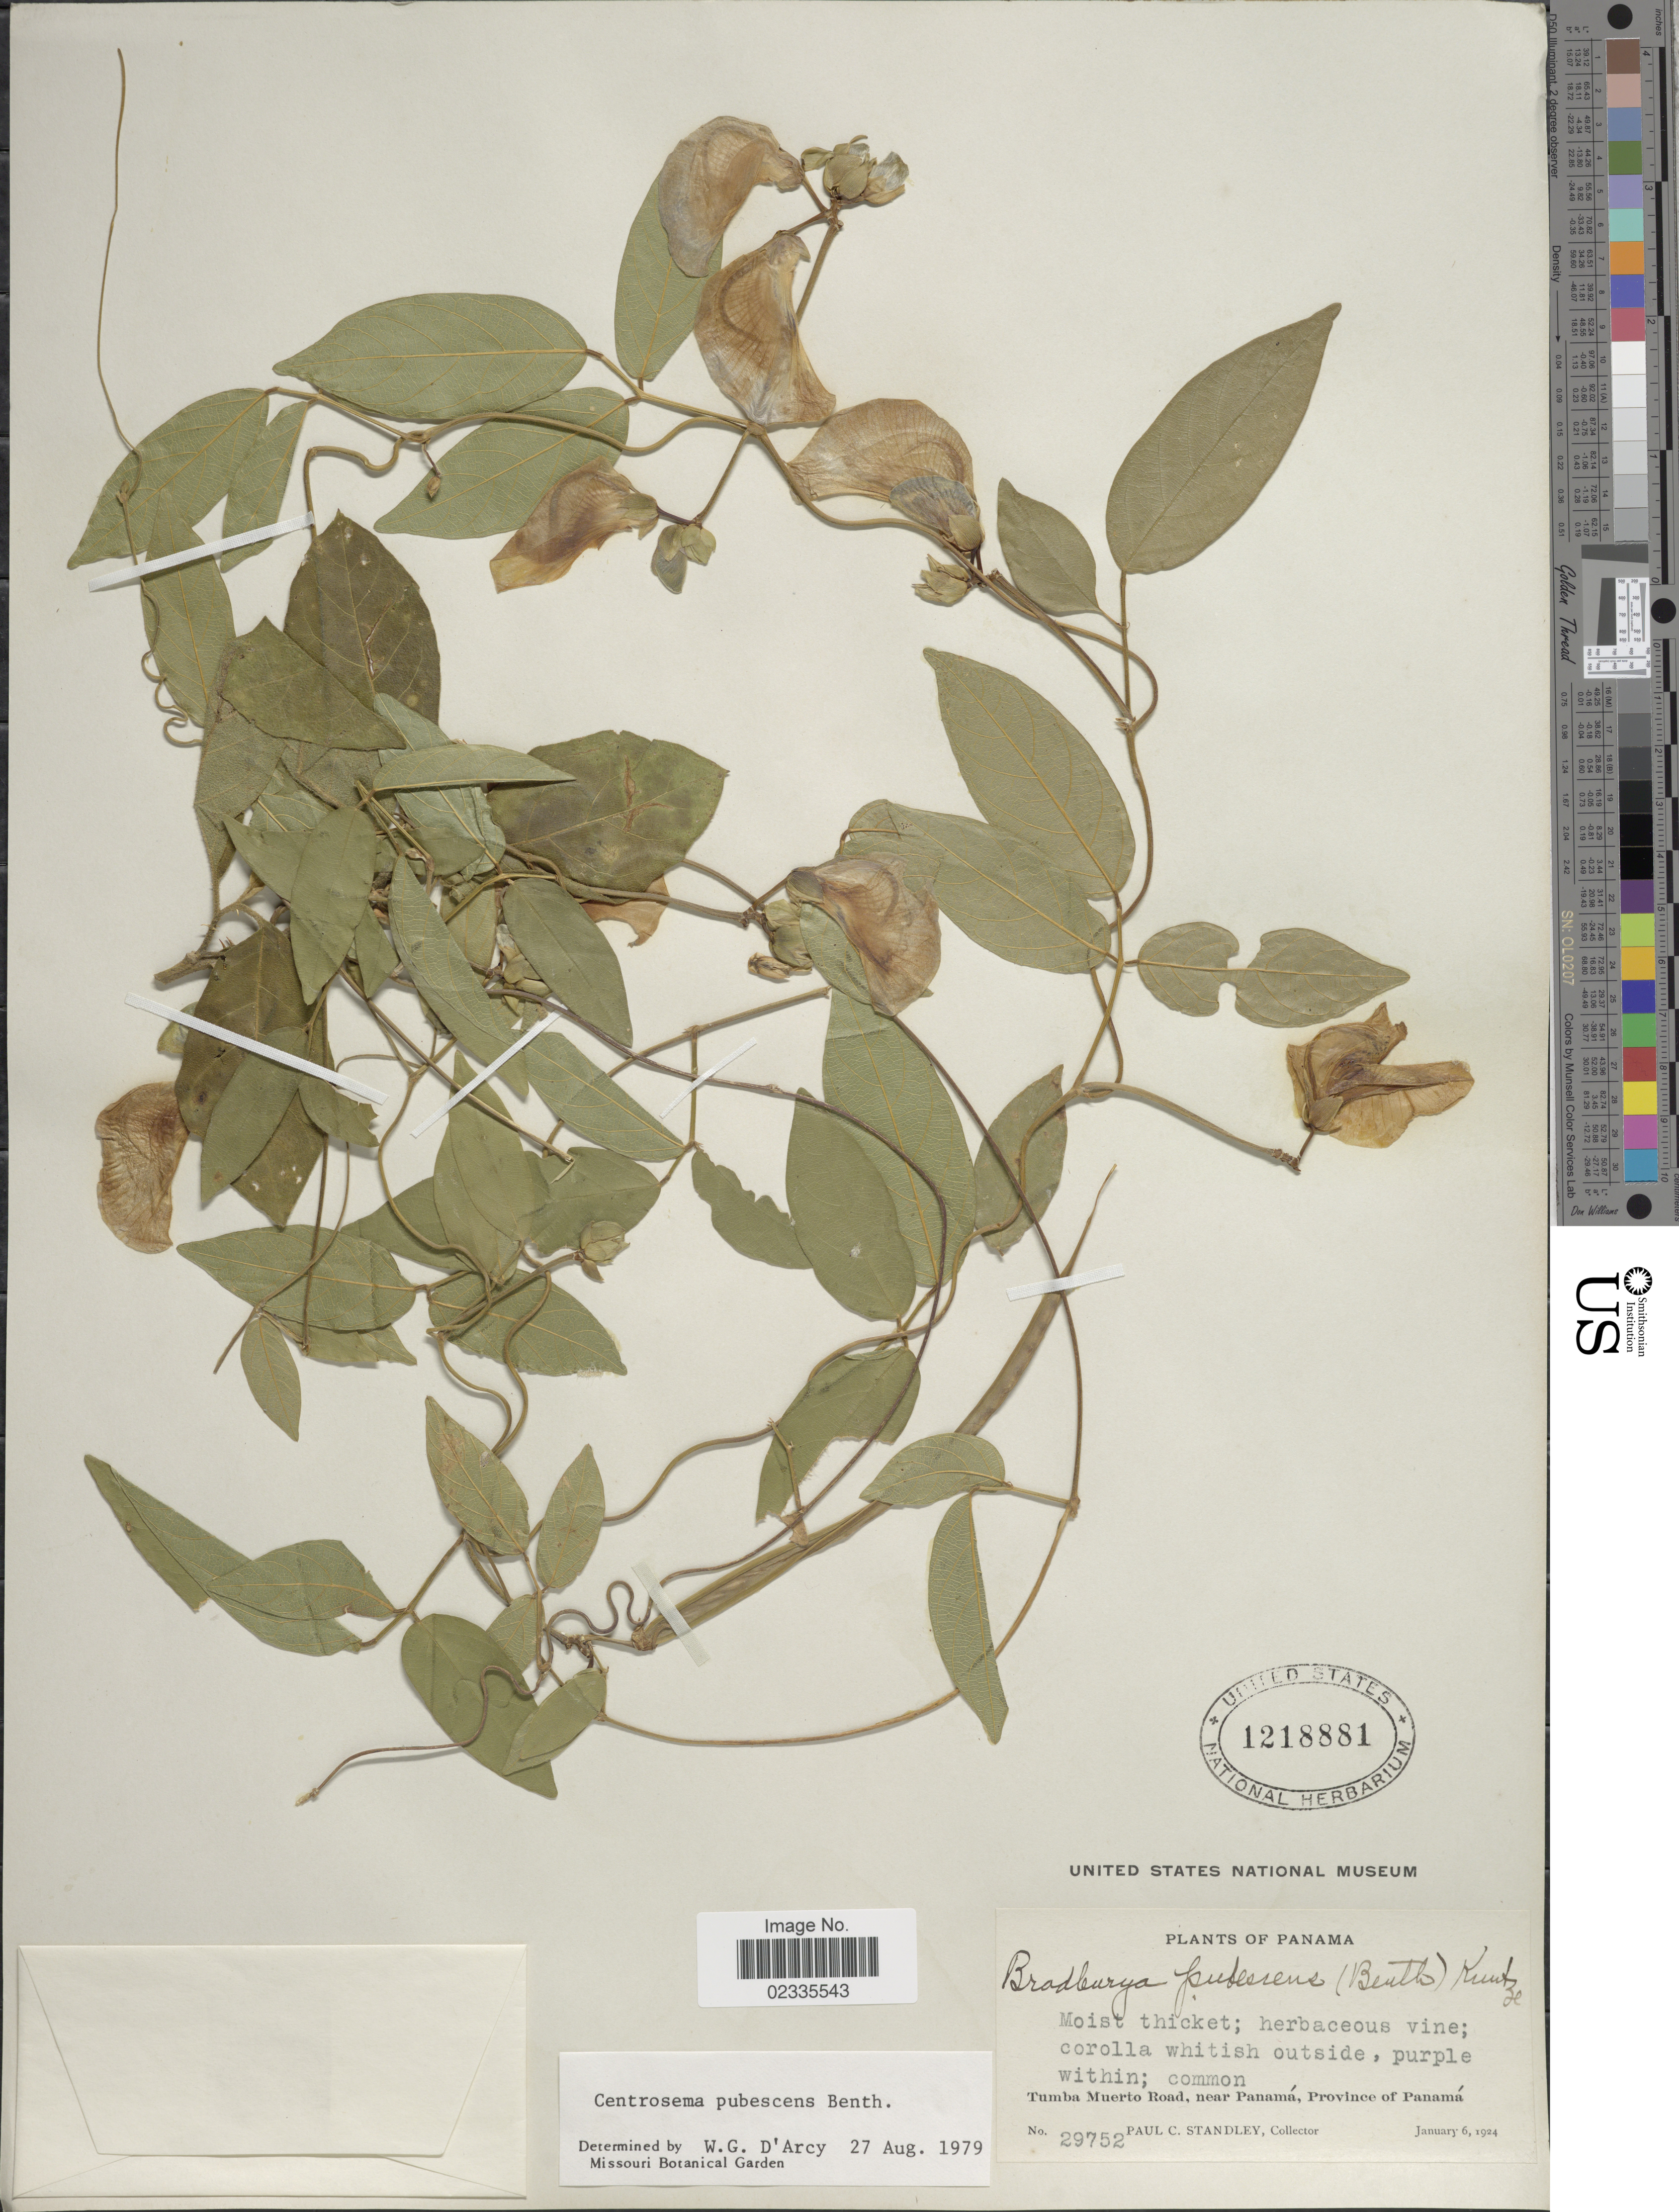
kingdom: Plantae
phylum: Tracheophyta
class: Magnoliopsida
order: Fabales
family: Fabaceae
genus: Centrosema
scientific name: Centrosema pubescens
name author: Benth.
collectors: P. C. Standley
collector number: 29752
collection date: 1924-01-06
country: Panama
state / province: Panamá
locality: Tumba Muerto Road, near Panama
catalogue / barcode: US 1218881